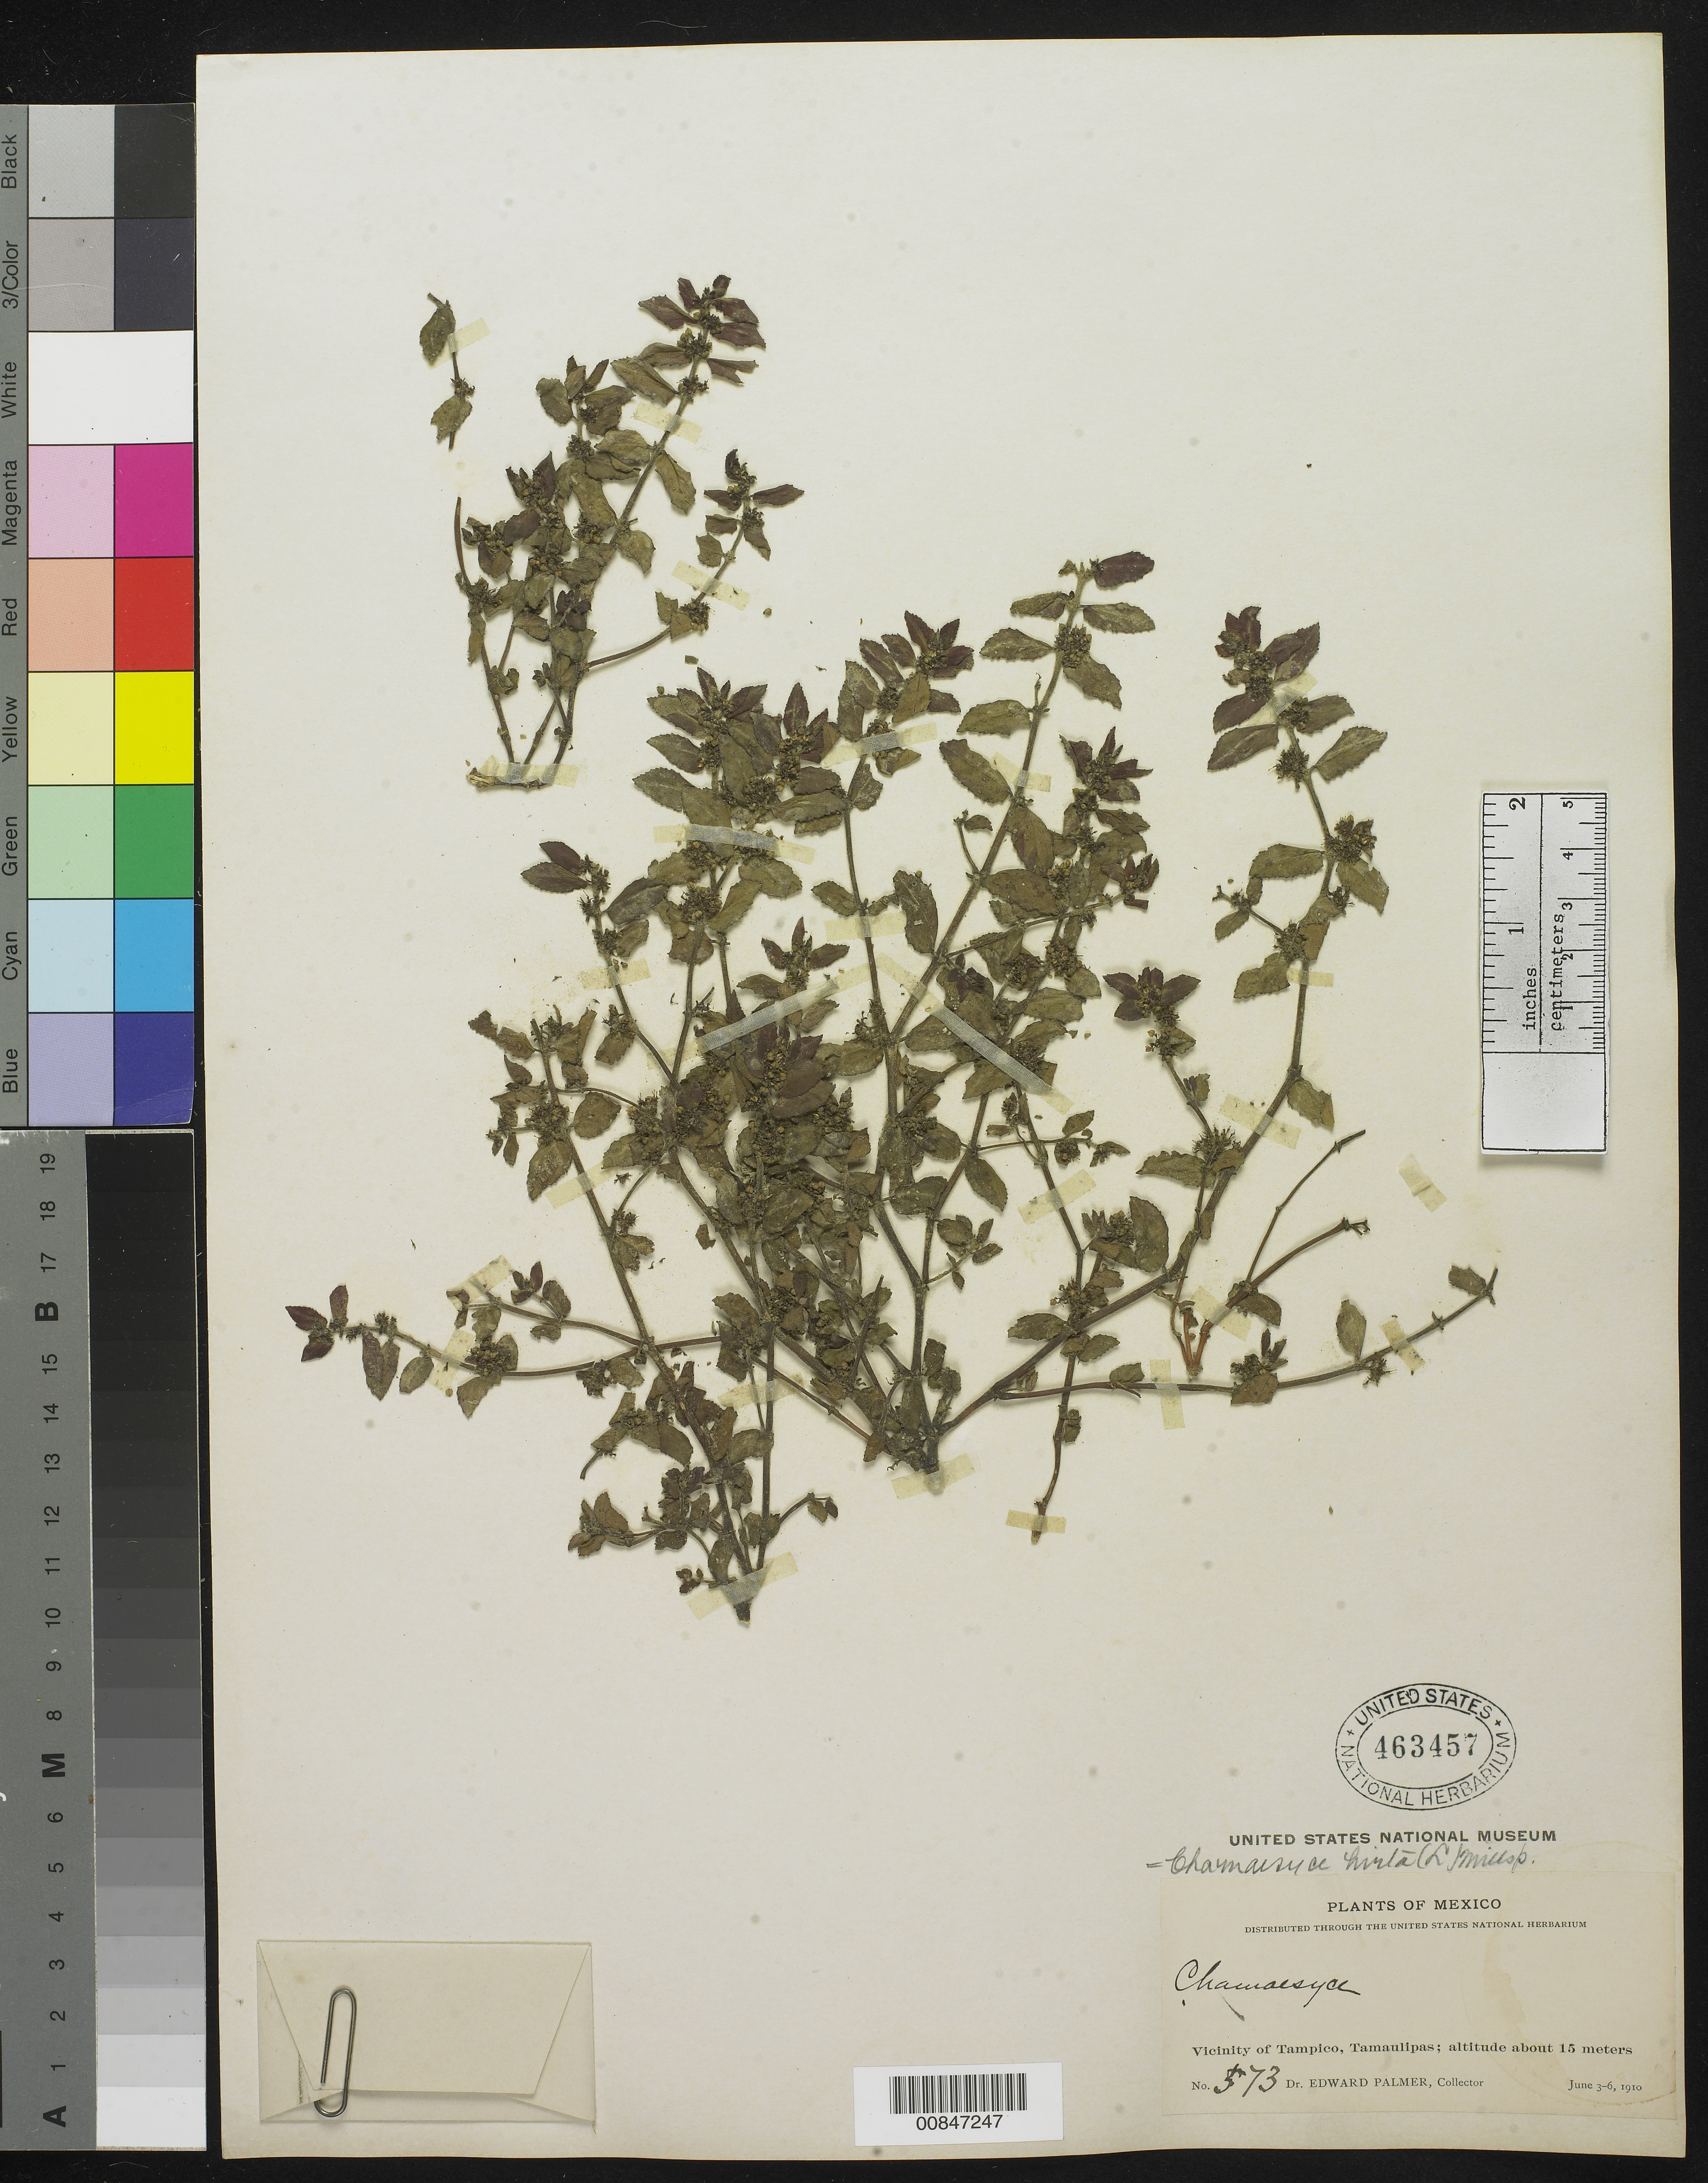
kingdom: Plantae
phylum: Tracheophyta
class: Magnoliopsida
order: Malpighiales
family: Euphorbiaceae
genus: Euphorbia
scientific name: Euphorbia hirta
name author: L.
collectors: E. Palmer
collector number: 573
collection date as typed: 03 Jun 1910 to 06 Jun 1910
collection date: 1910-06-03/1910-06-06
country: Mexico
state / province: Tamaulipas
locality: Vicinity of Tampico, Tamaulipas.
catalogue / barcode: US 463457